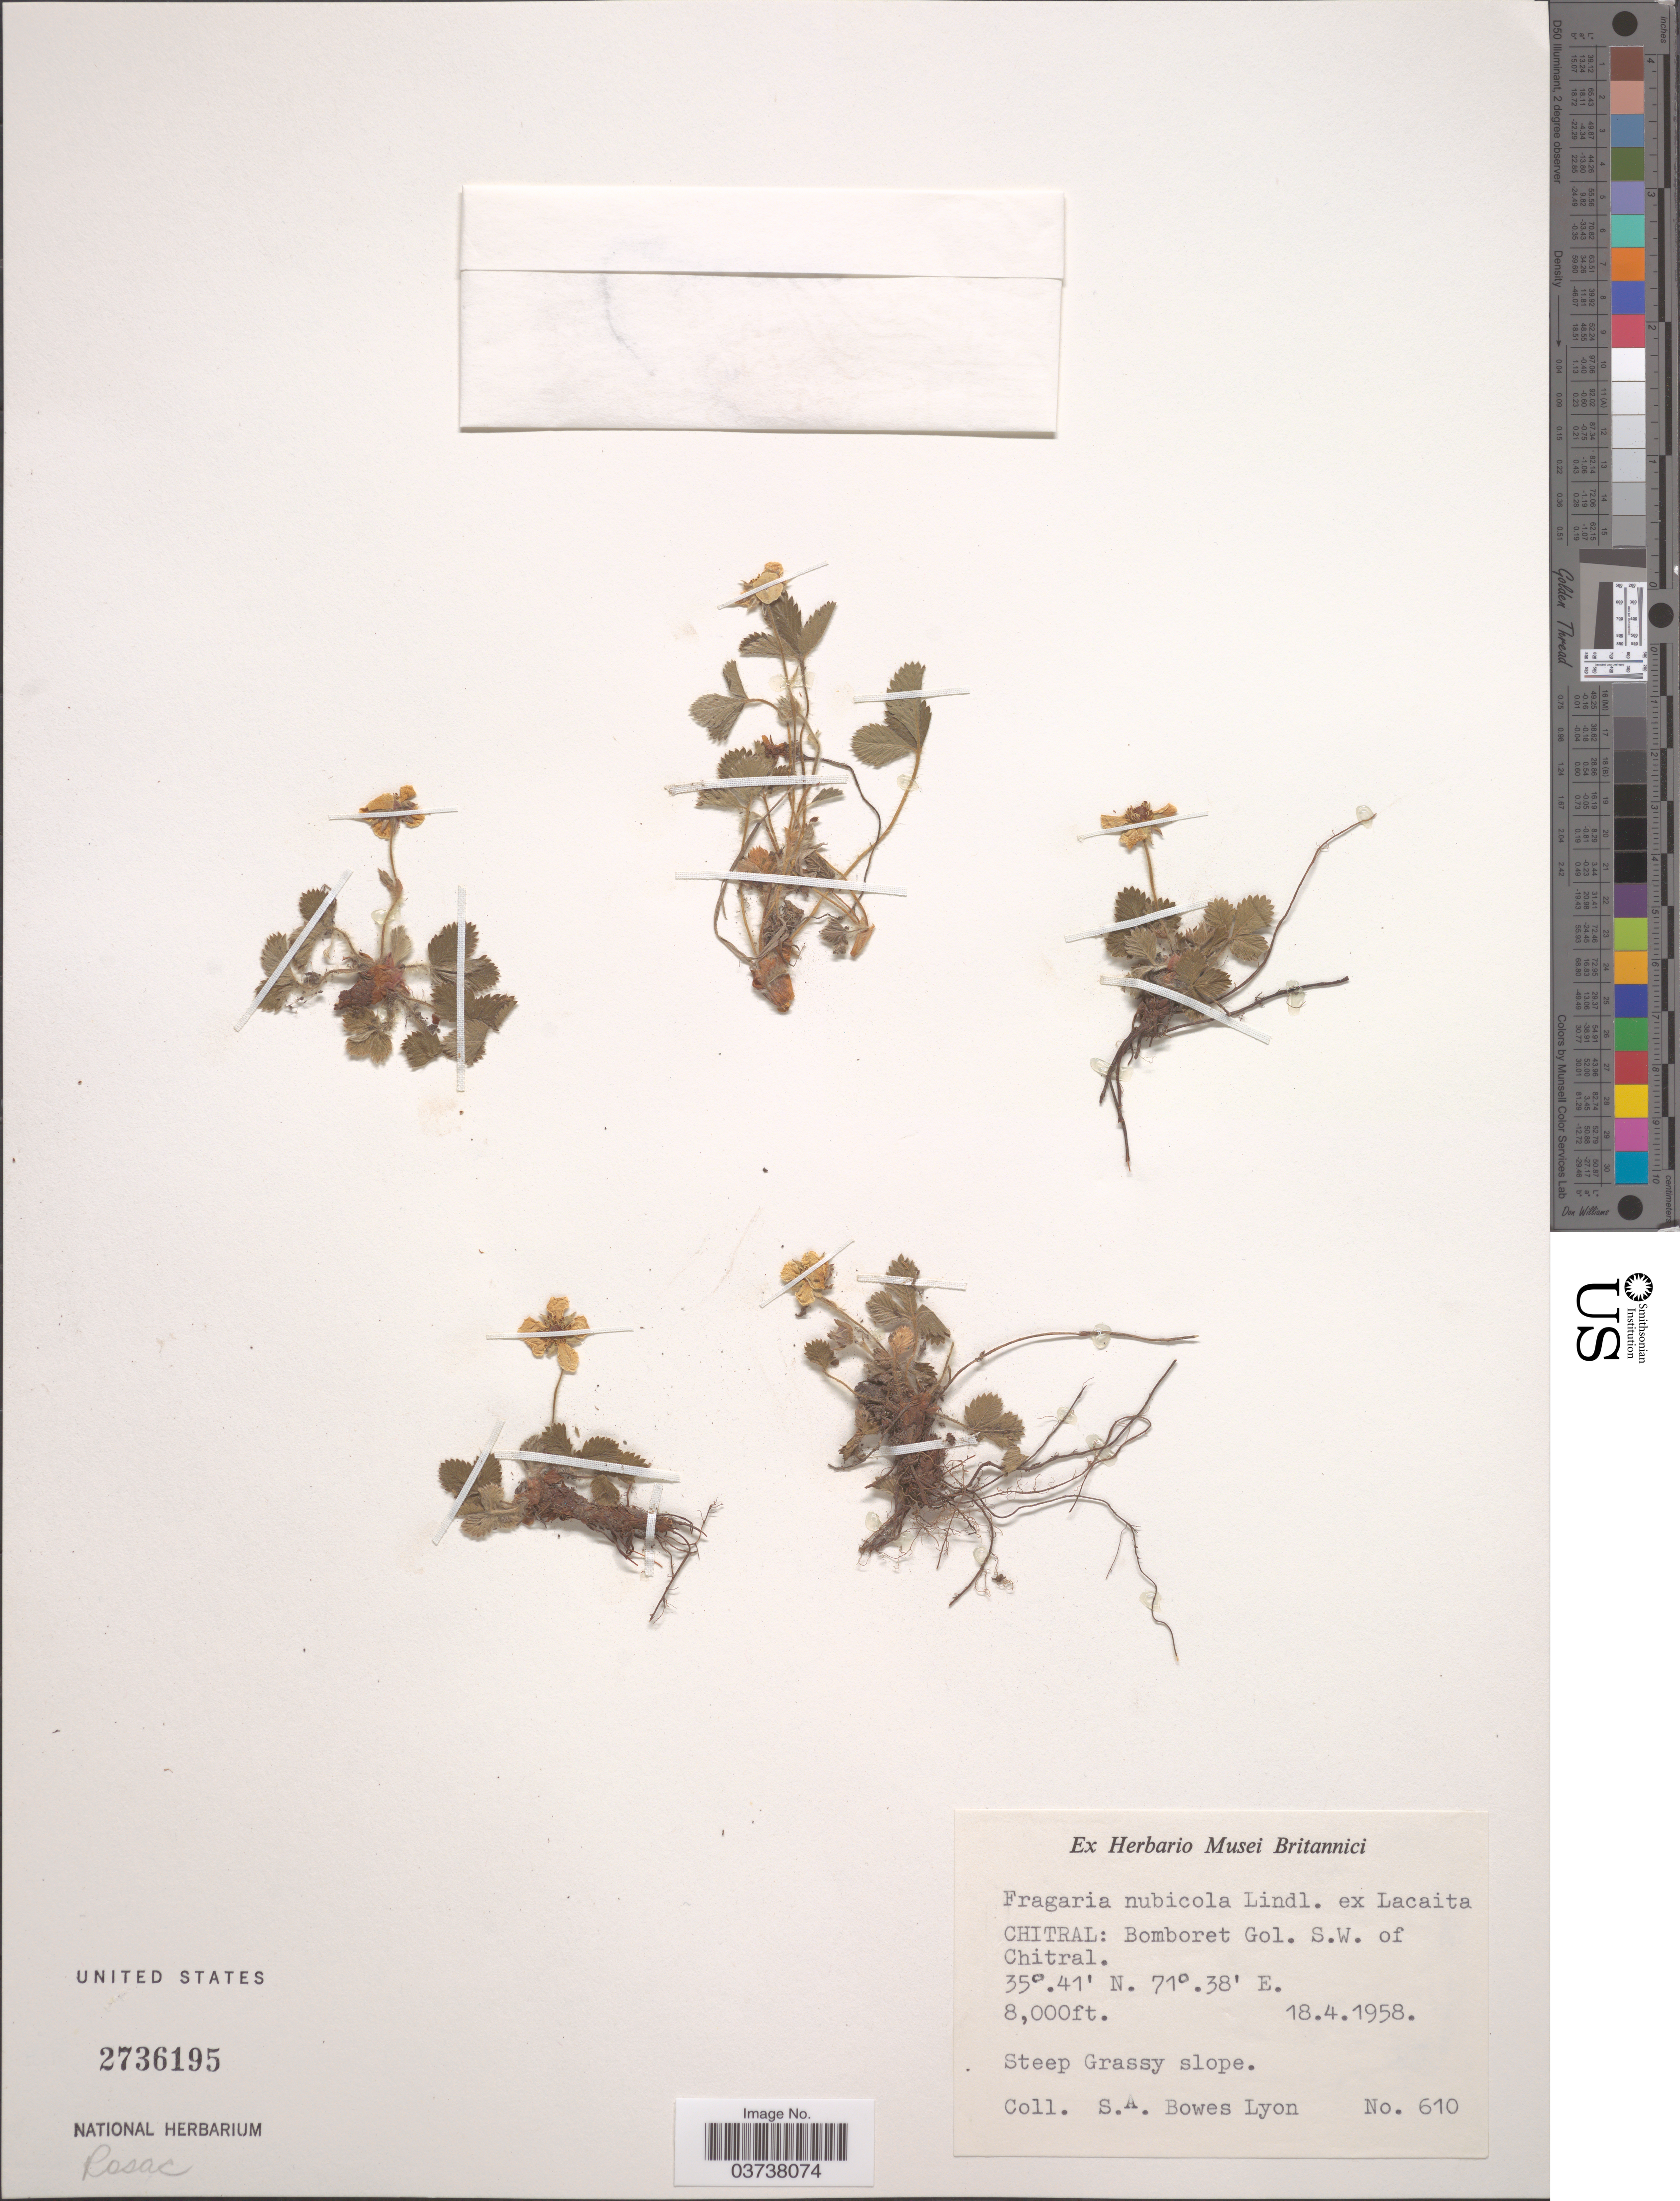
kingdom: Plantae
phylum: Tracheophyta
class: Magnoliopsida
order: Rosales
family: Rosaceae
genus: Fragaria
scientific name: Fragaria nubicola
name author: (Hook. f.) Lindl. ex Lacaita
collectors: S. Bowes Lyon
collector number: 610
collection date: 1958-04-18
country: Pakistan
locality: Chitral: Bomboret Gol. S.W. of Chitral.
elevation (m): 2438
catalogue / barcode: US 2736195